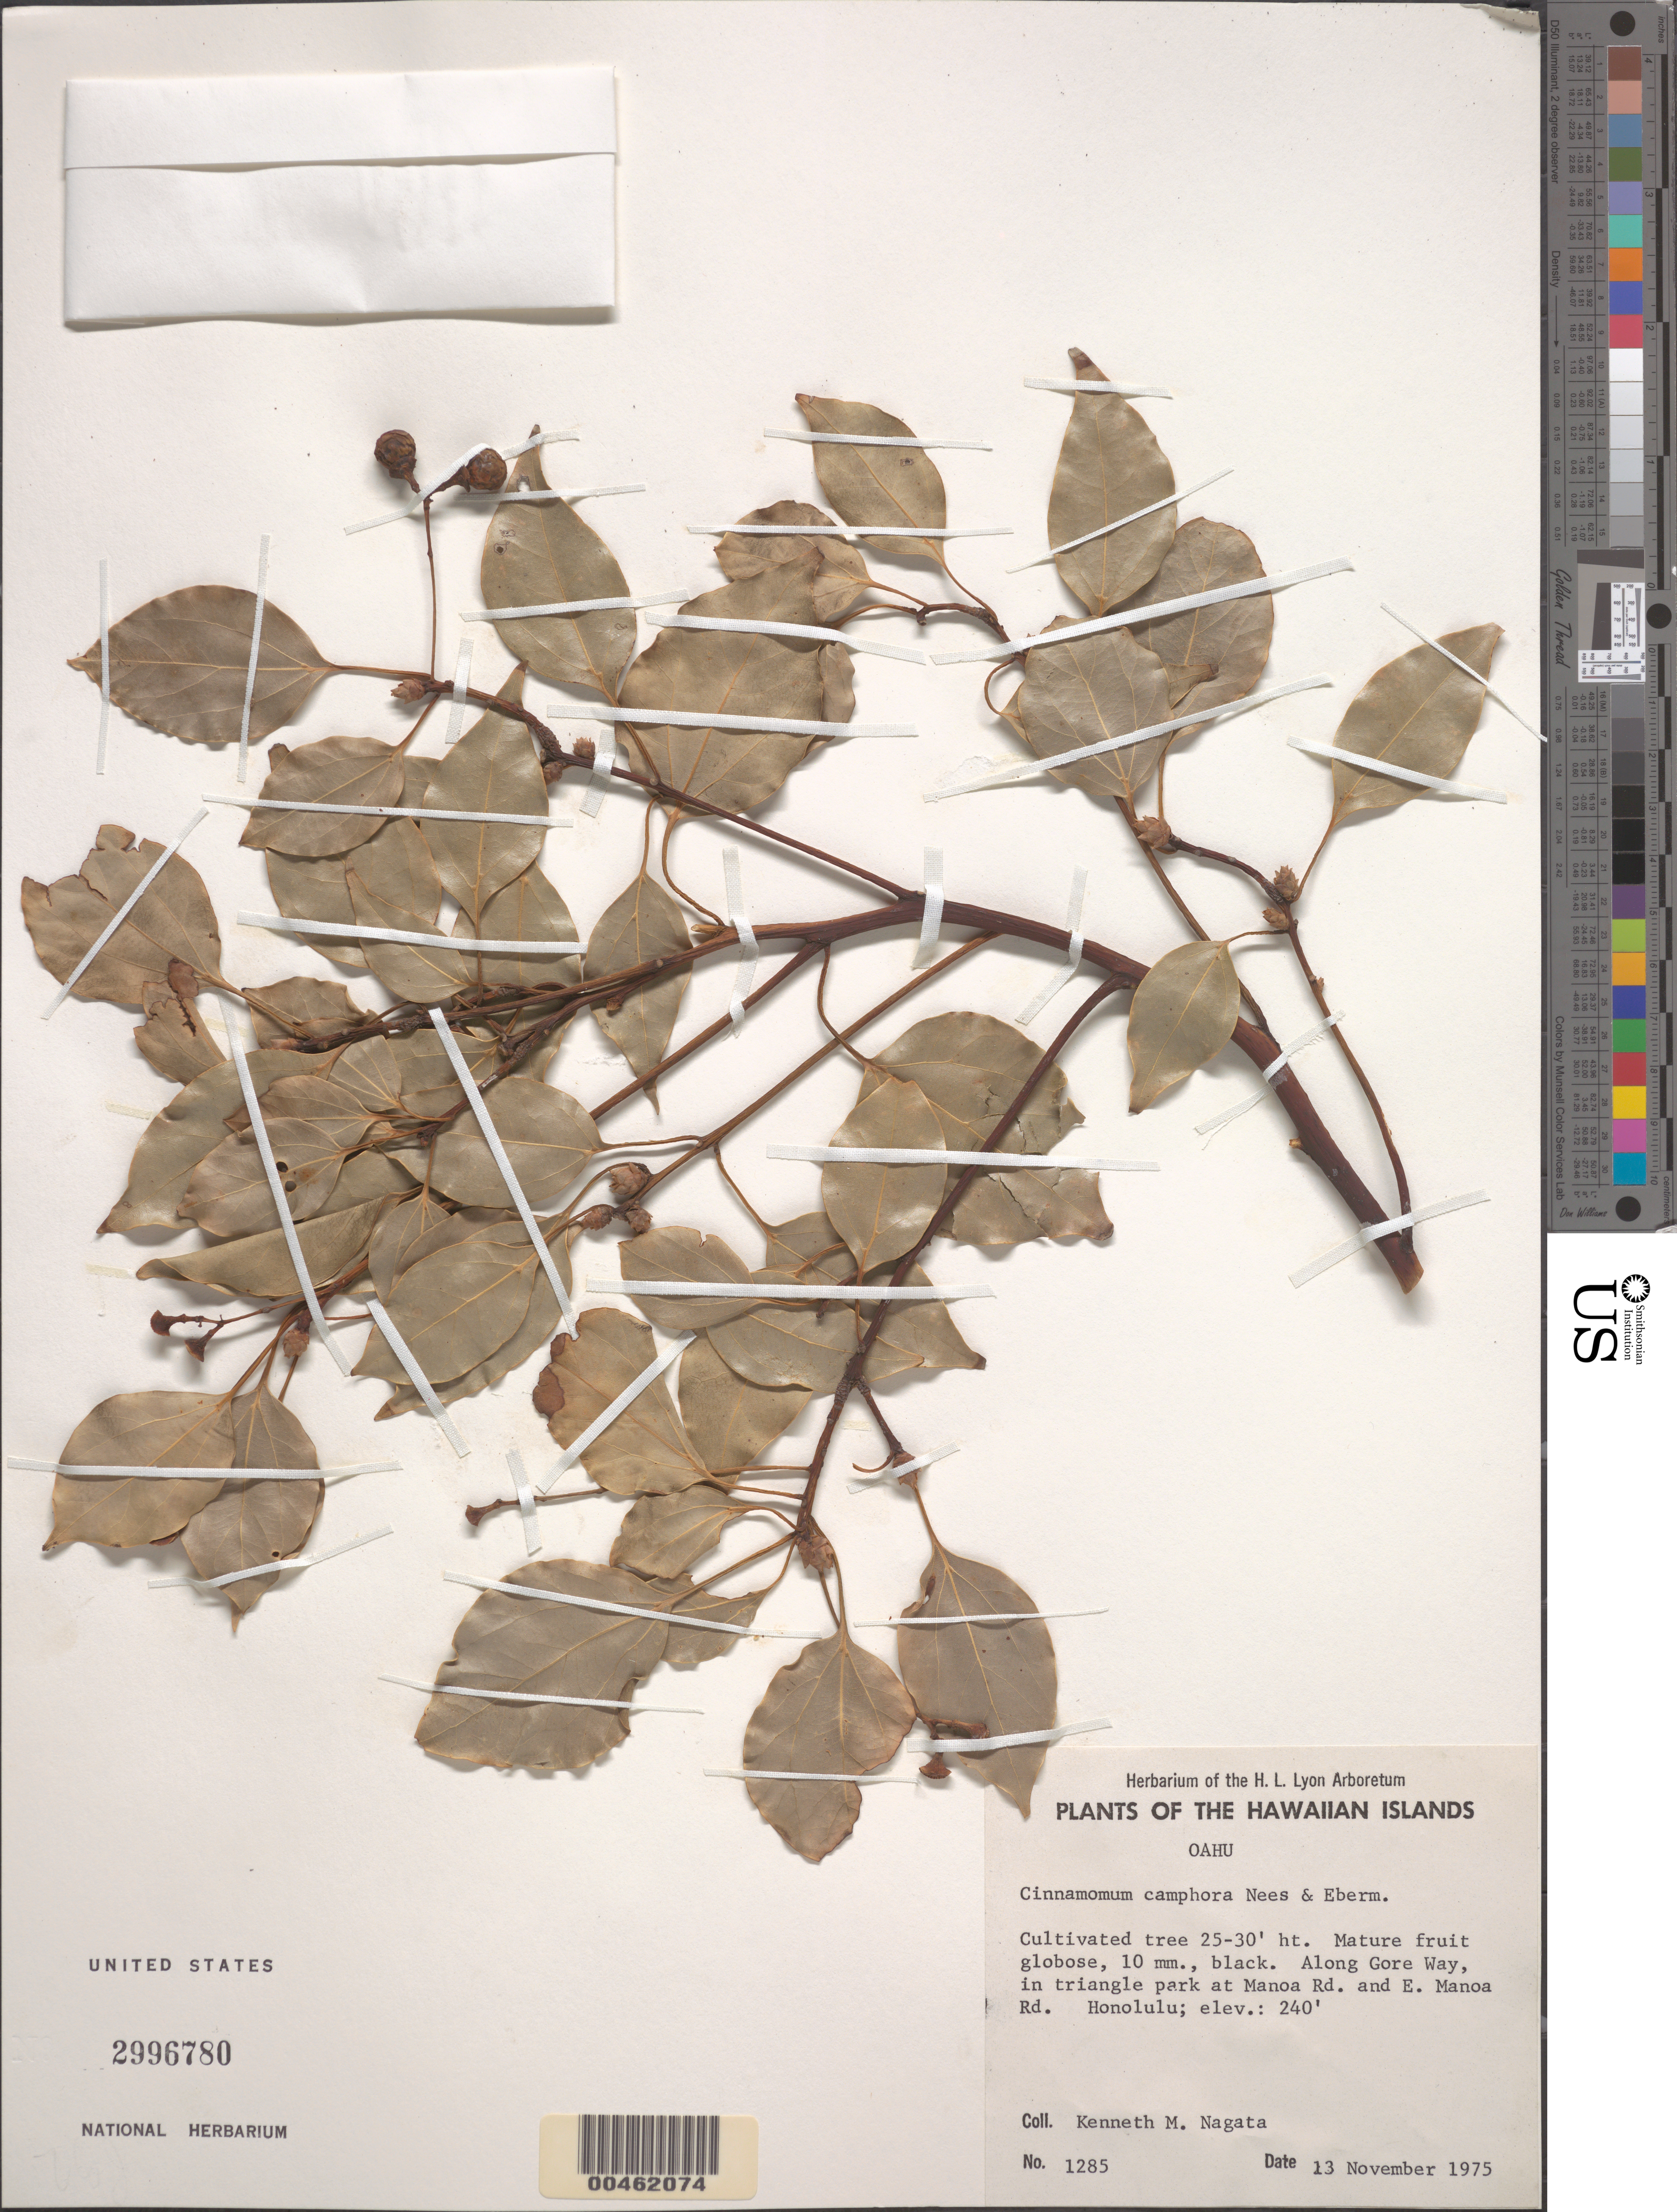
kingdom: Plantae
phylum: Tracheophyta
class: Magnoliopsida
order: Laurales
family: Lauraceae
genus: Cinnamomum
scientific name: Cinnamomum camphora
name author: (L.) J. Presl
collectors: K. Nagata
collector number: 1285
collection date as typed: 13 Nov 1975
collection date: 1975-11-13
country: United States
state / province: Hawaii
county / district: Honolulu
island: Oahu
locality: Along Gore Way, in triangle park at Manoa Road and E Manoa Road, Honolulu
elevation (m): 73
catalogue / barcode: US 2996780